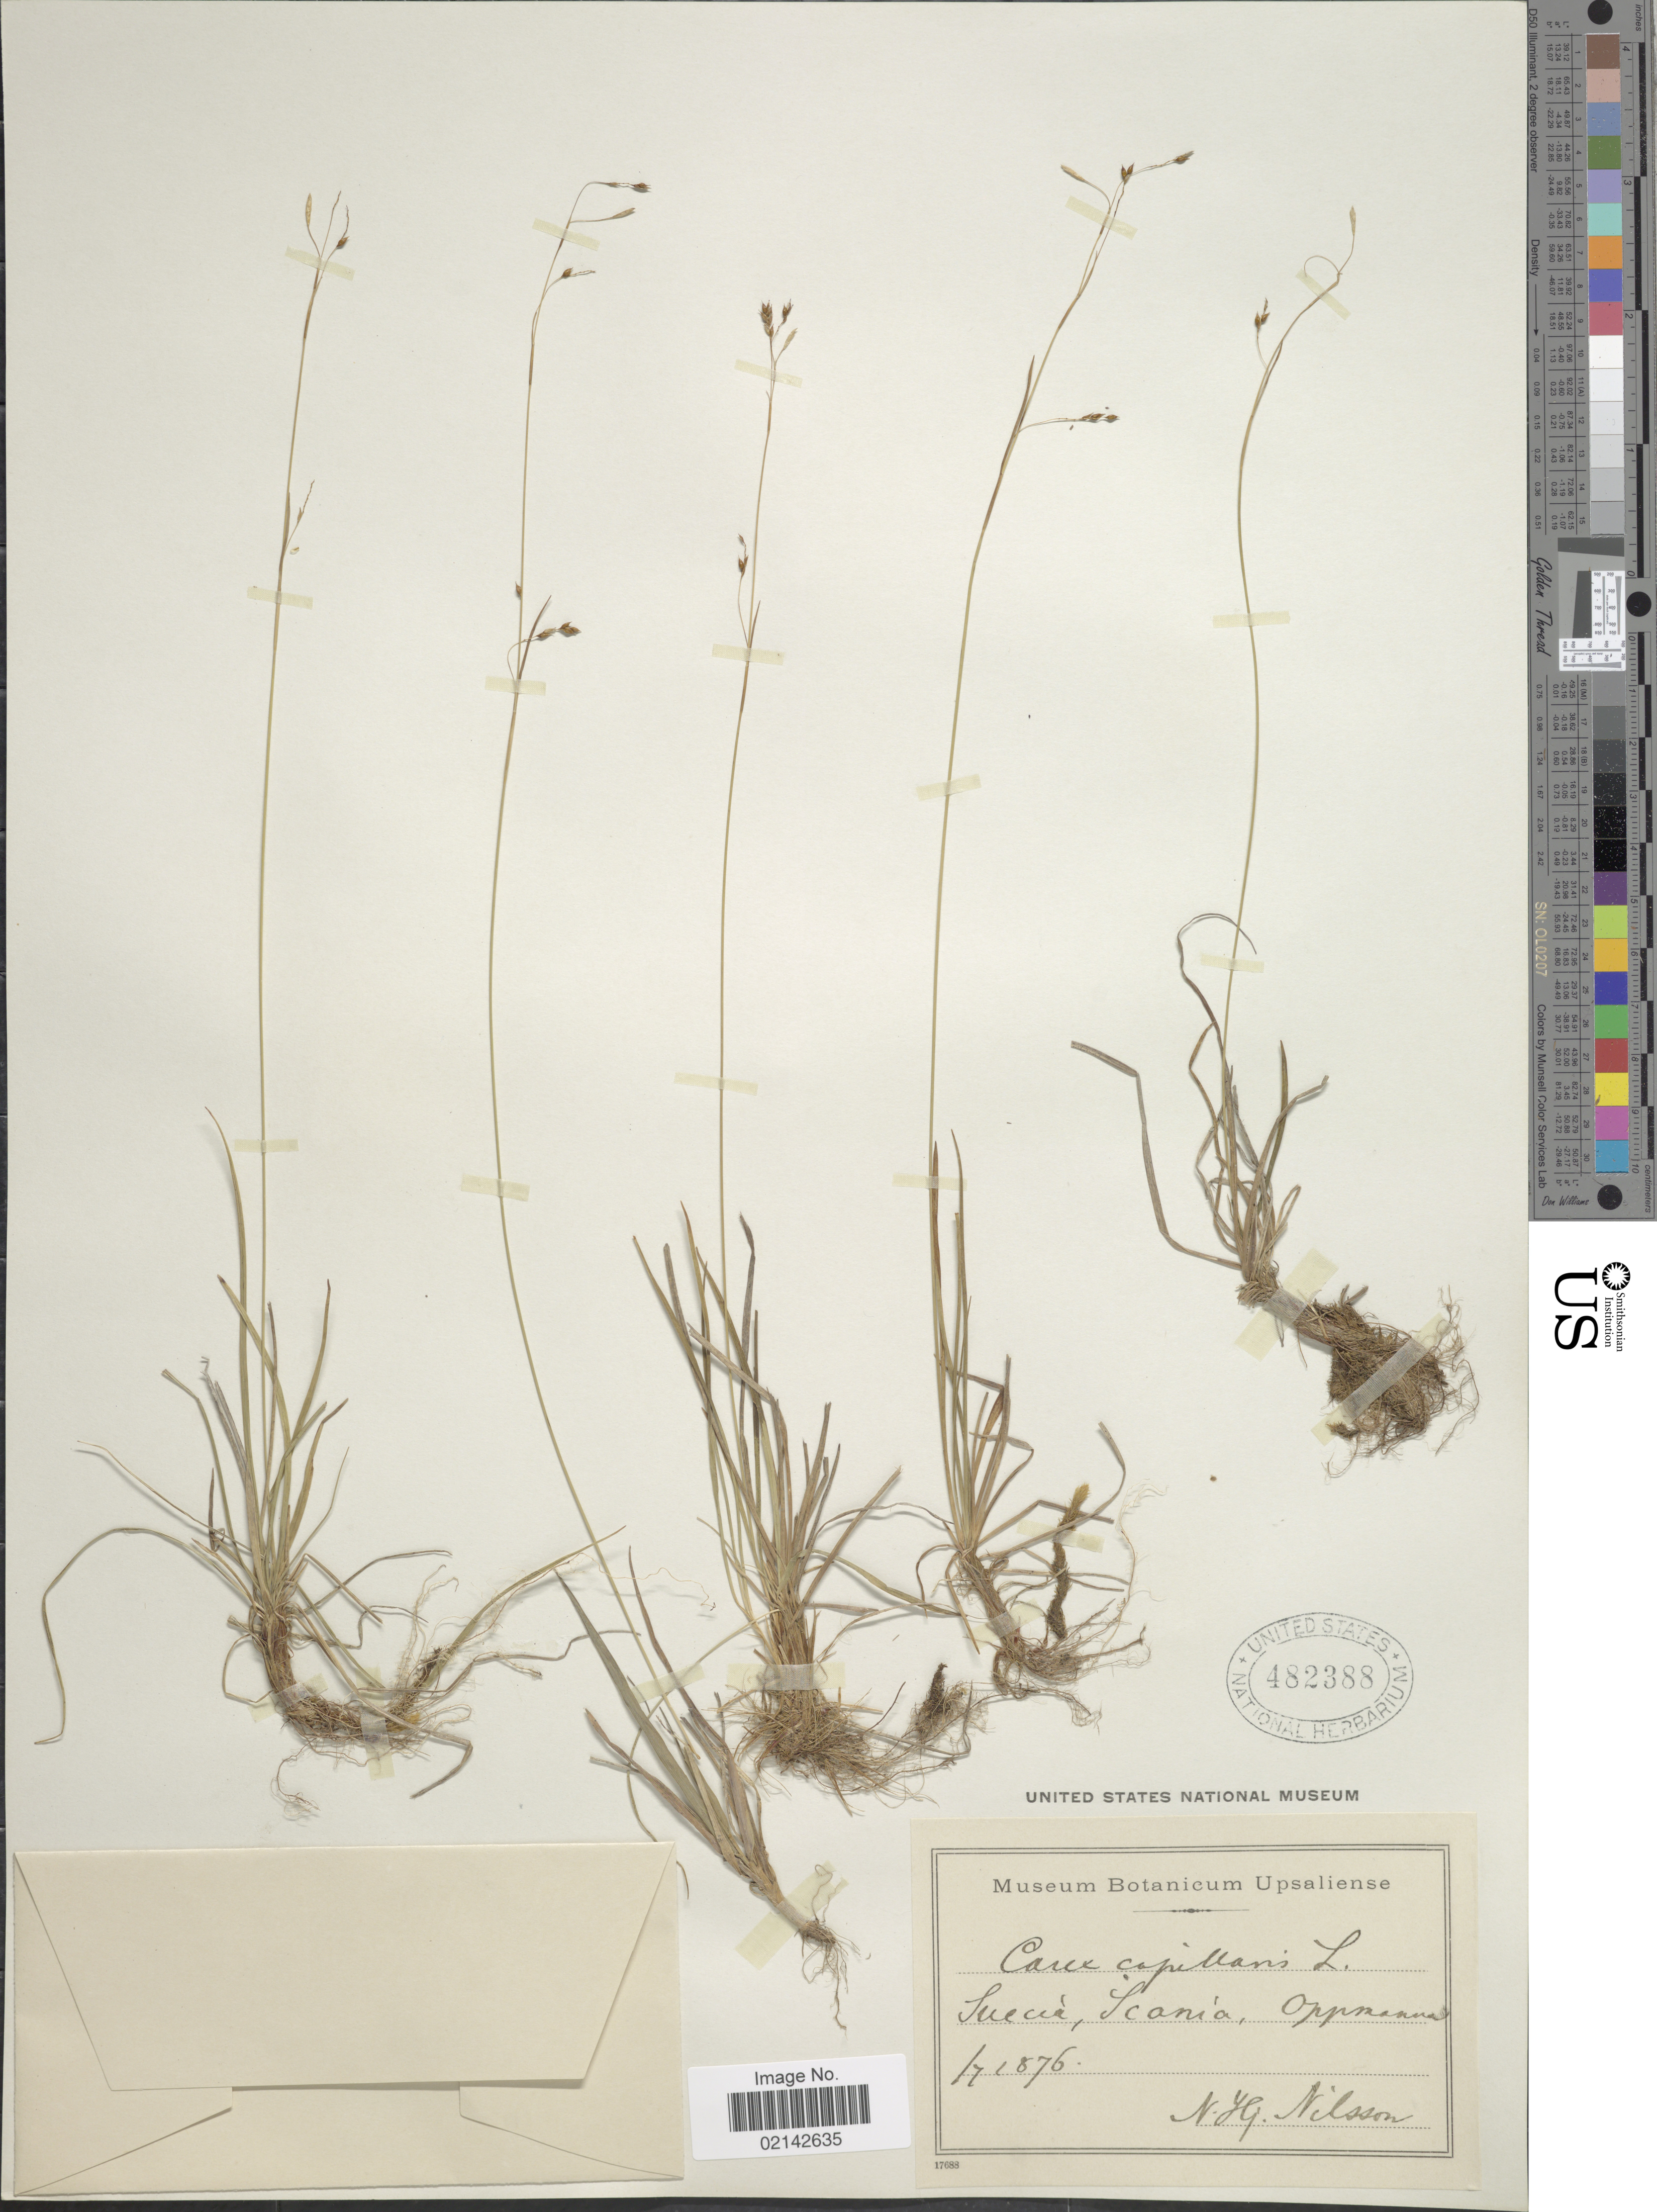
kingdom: Plantae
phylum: Tracheophyta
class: Liliopsida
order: Poales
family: Cyperaceae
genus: Carex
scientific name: Carex capillaris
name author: L.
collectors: N. H. Nilsson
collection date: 1876-07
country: Sweden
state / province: Skåne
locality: Scania, Oppmanna, Suecia.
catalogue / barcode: US 482388